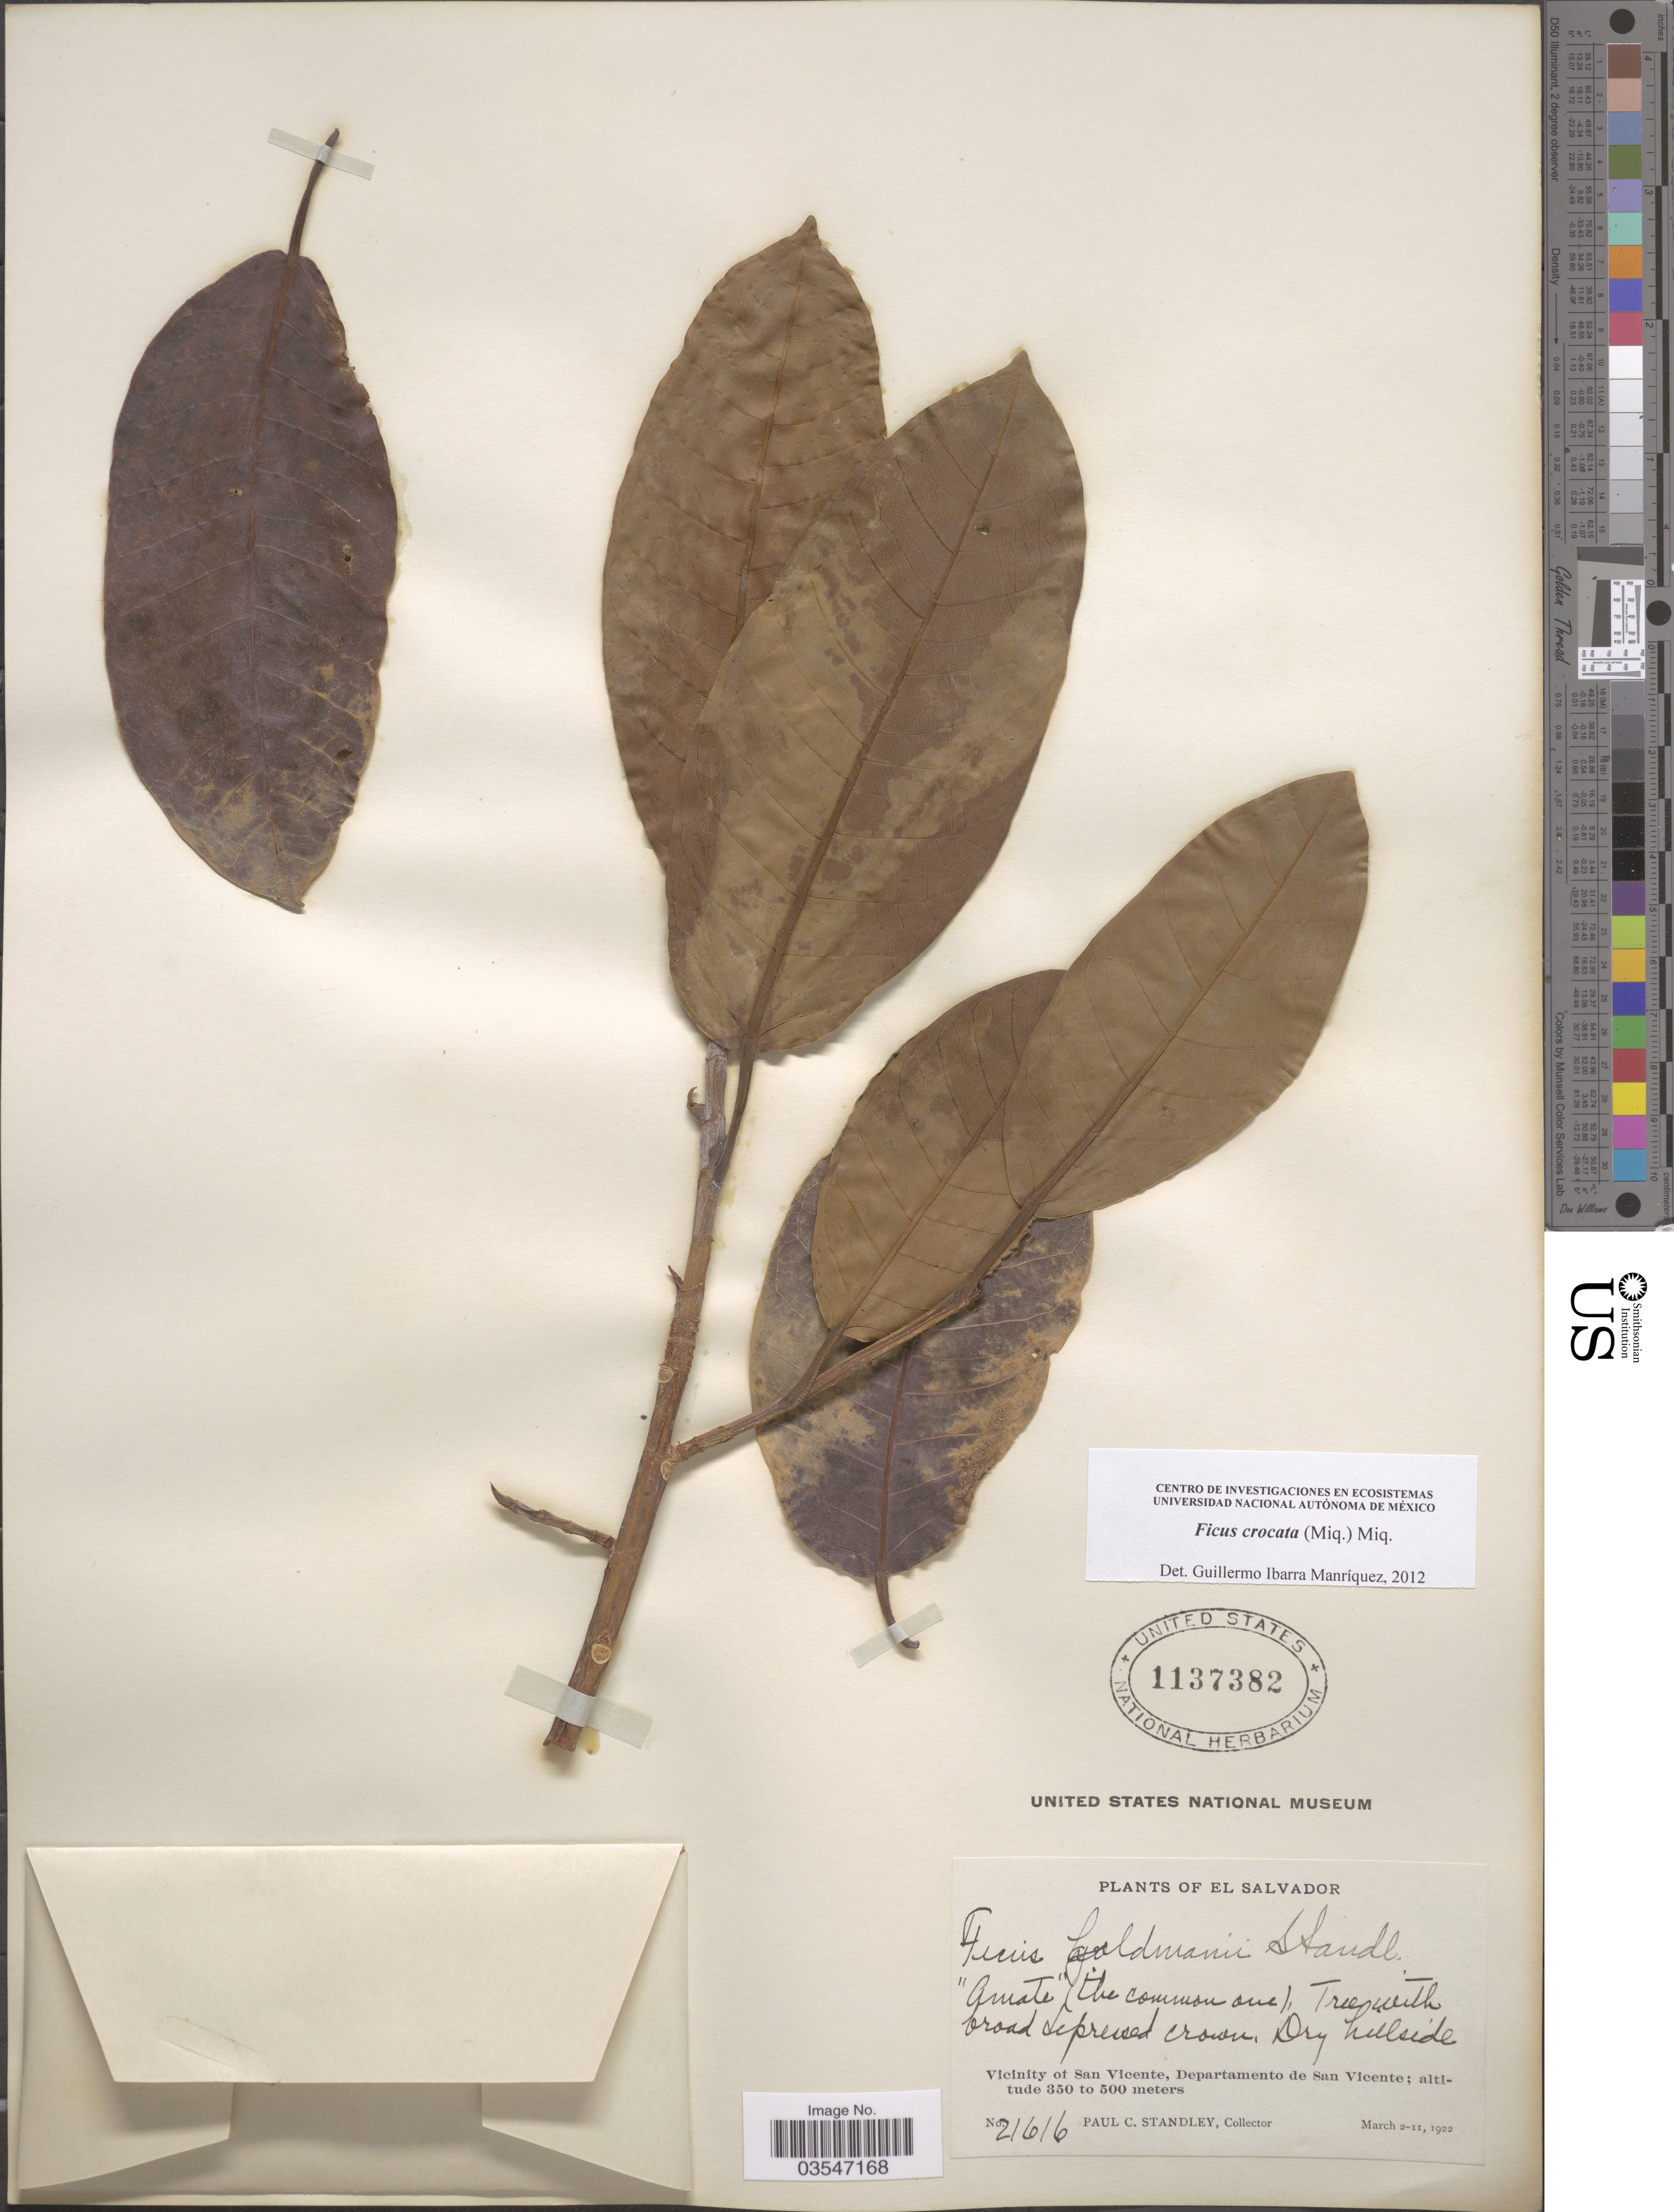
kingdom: Plantae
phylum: Tracheophyta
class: Magnoliopsida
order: Rosales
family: Moraceae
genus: Ficus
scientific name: Ficus crocata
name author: (Miq.) Miq.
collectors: P. C. Standley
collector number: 21616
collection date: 1922-03-02/1922-03-11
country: El Salvador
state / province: San Vincente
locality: Vicinity of San Vicente, Departamento de San Vicente.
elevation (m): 350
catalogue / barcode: US 1137382